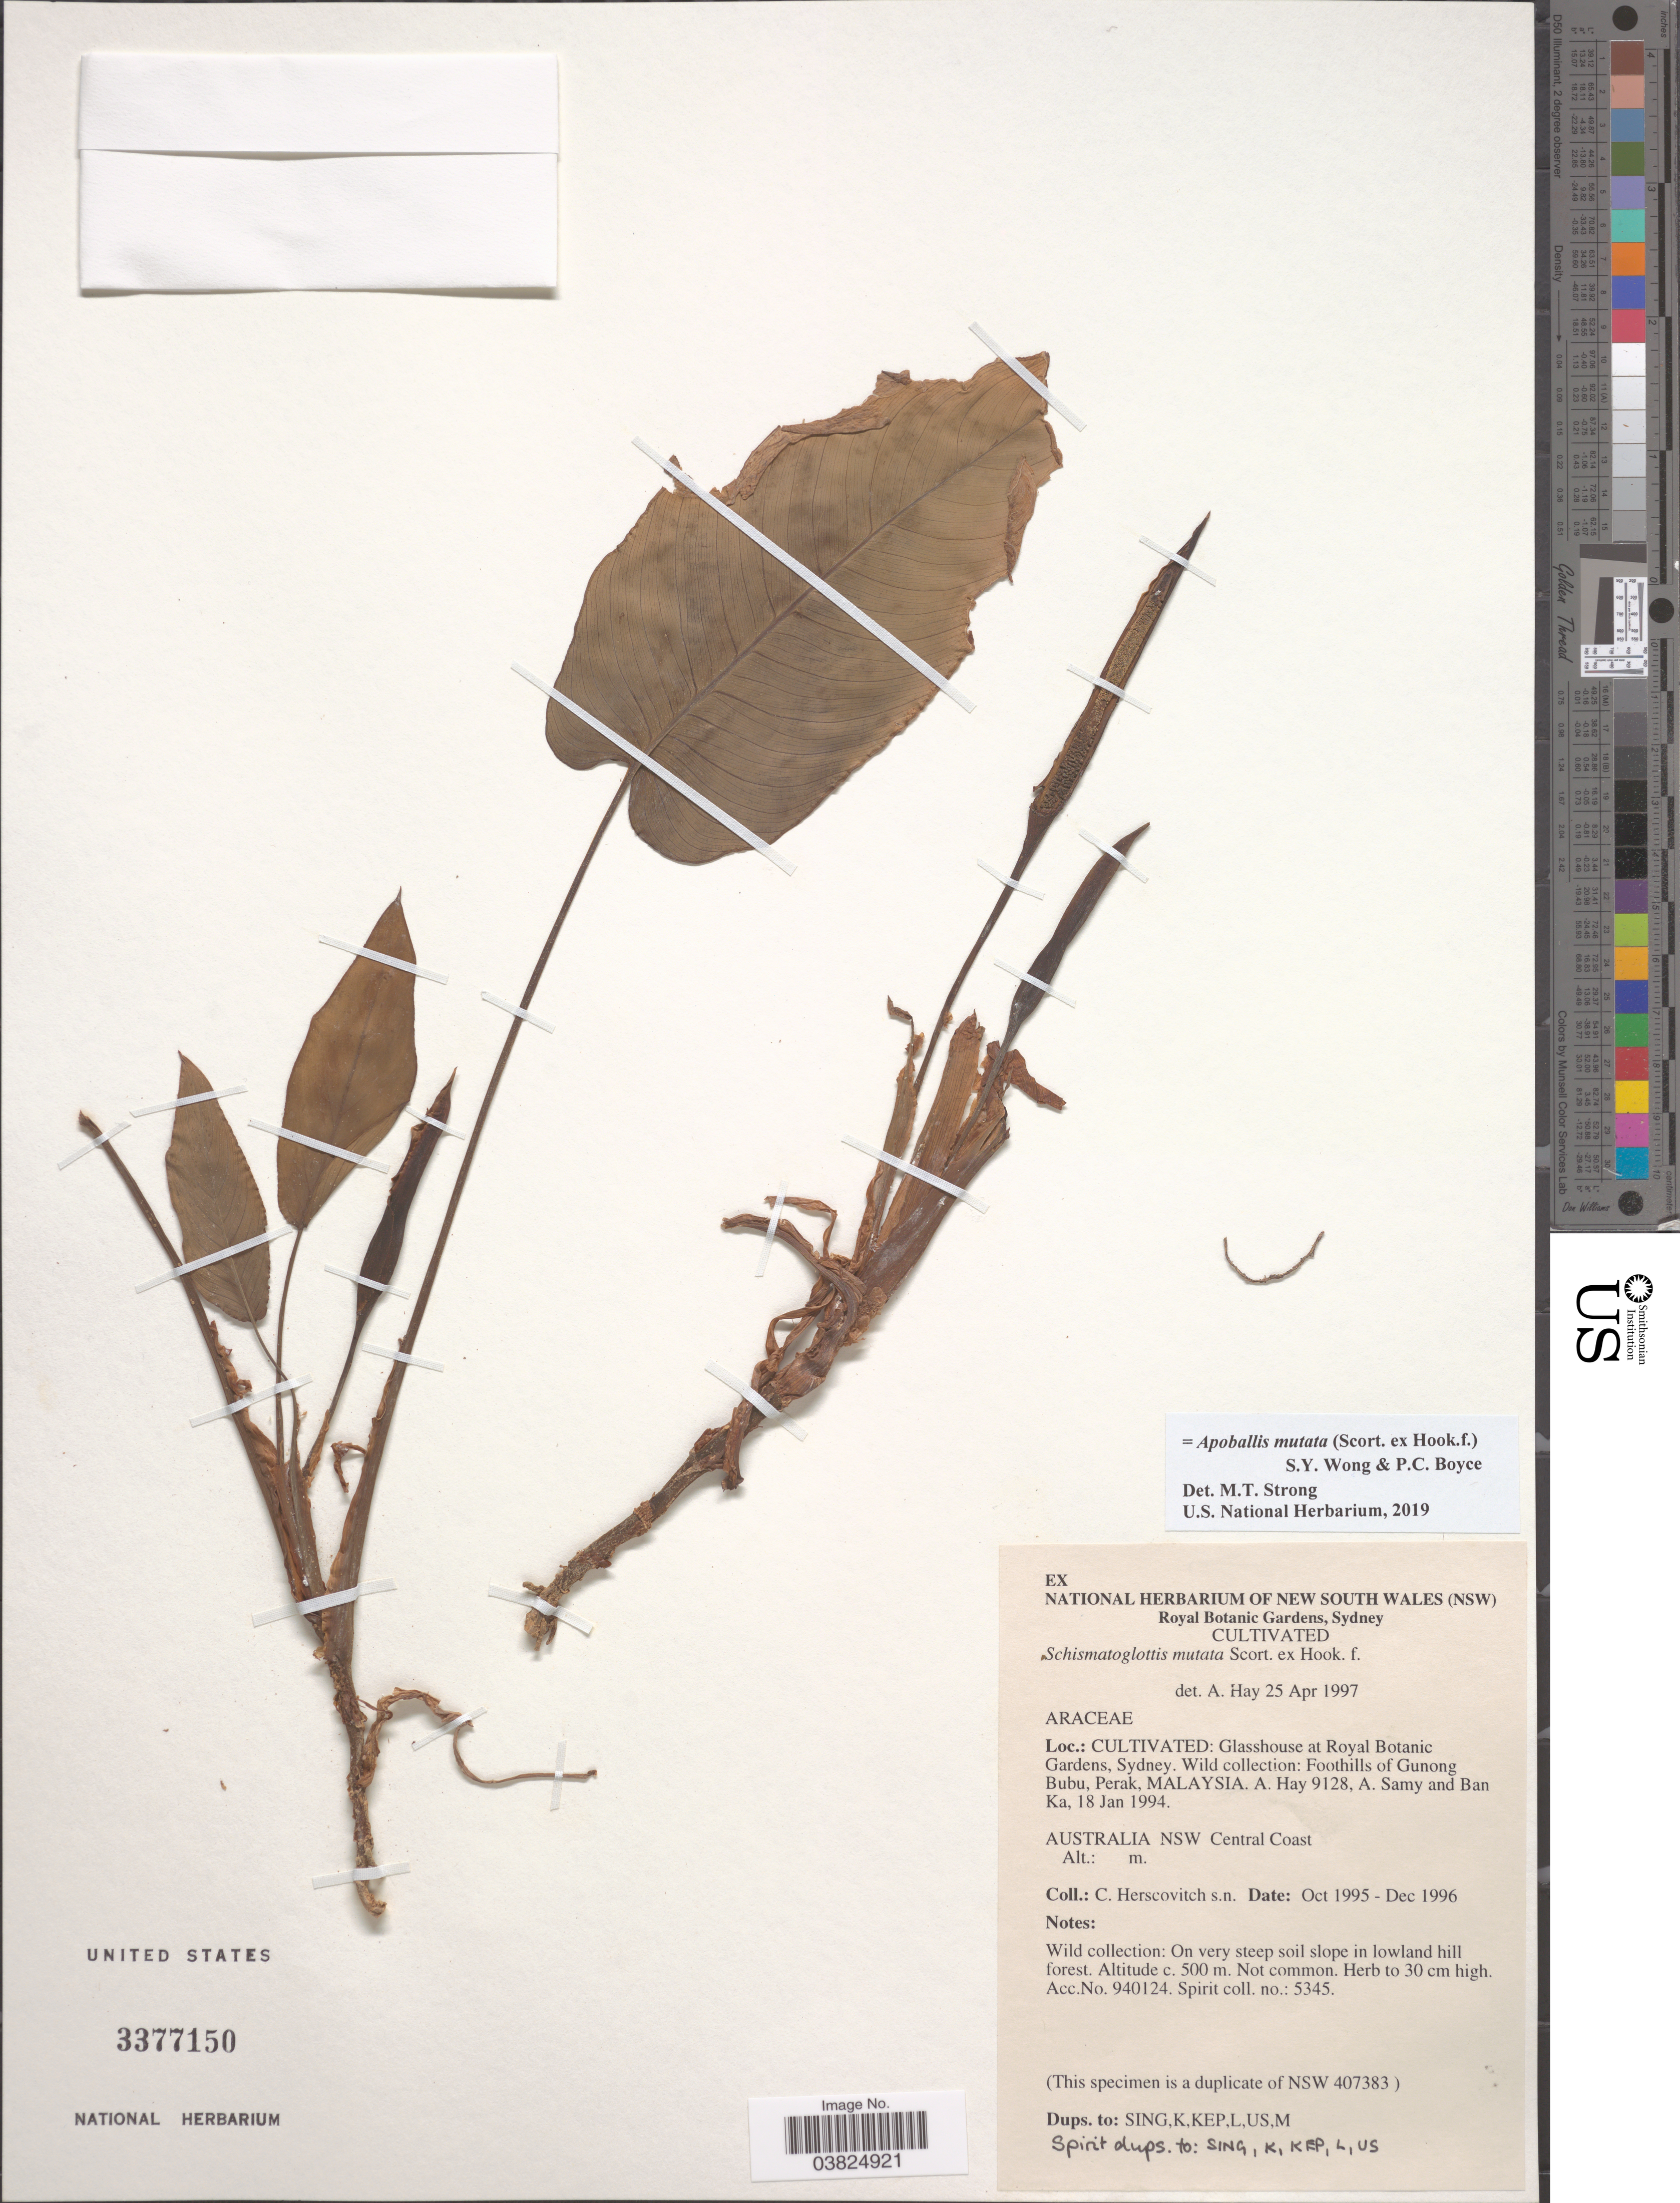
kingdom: Plantae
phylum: Tracheophyta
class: Liliopsida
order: Alismatales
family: Araceae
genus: Apoballis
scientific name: Apoballis mutata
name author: (Scort. ex Hook. f.) S.Y. Wong & P.C. Boyce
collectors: C. Herscovitch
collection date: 1995-10/1996-12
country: Australia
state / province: New South Wales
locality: Glasshouse at Royal Botanic Gardens, Sydney. Central Coast.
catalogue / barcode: US 3377150